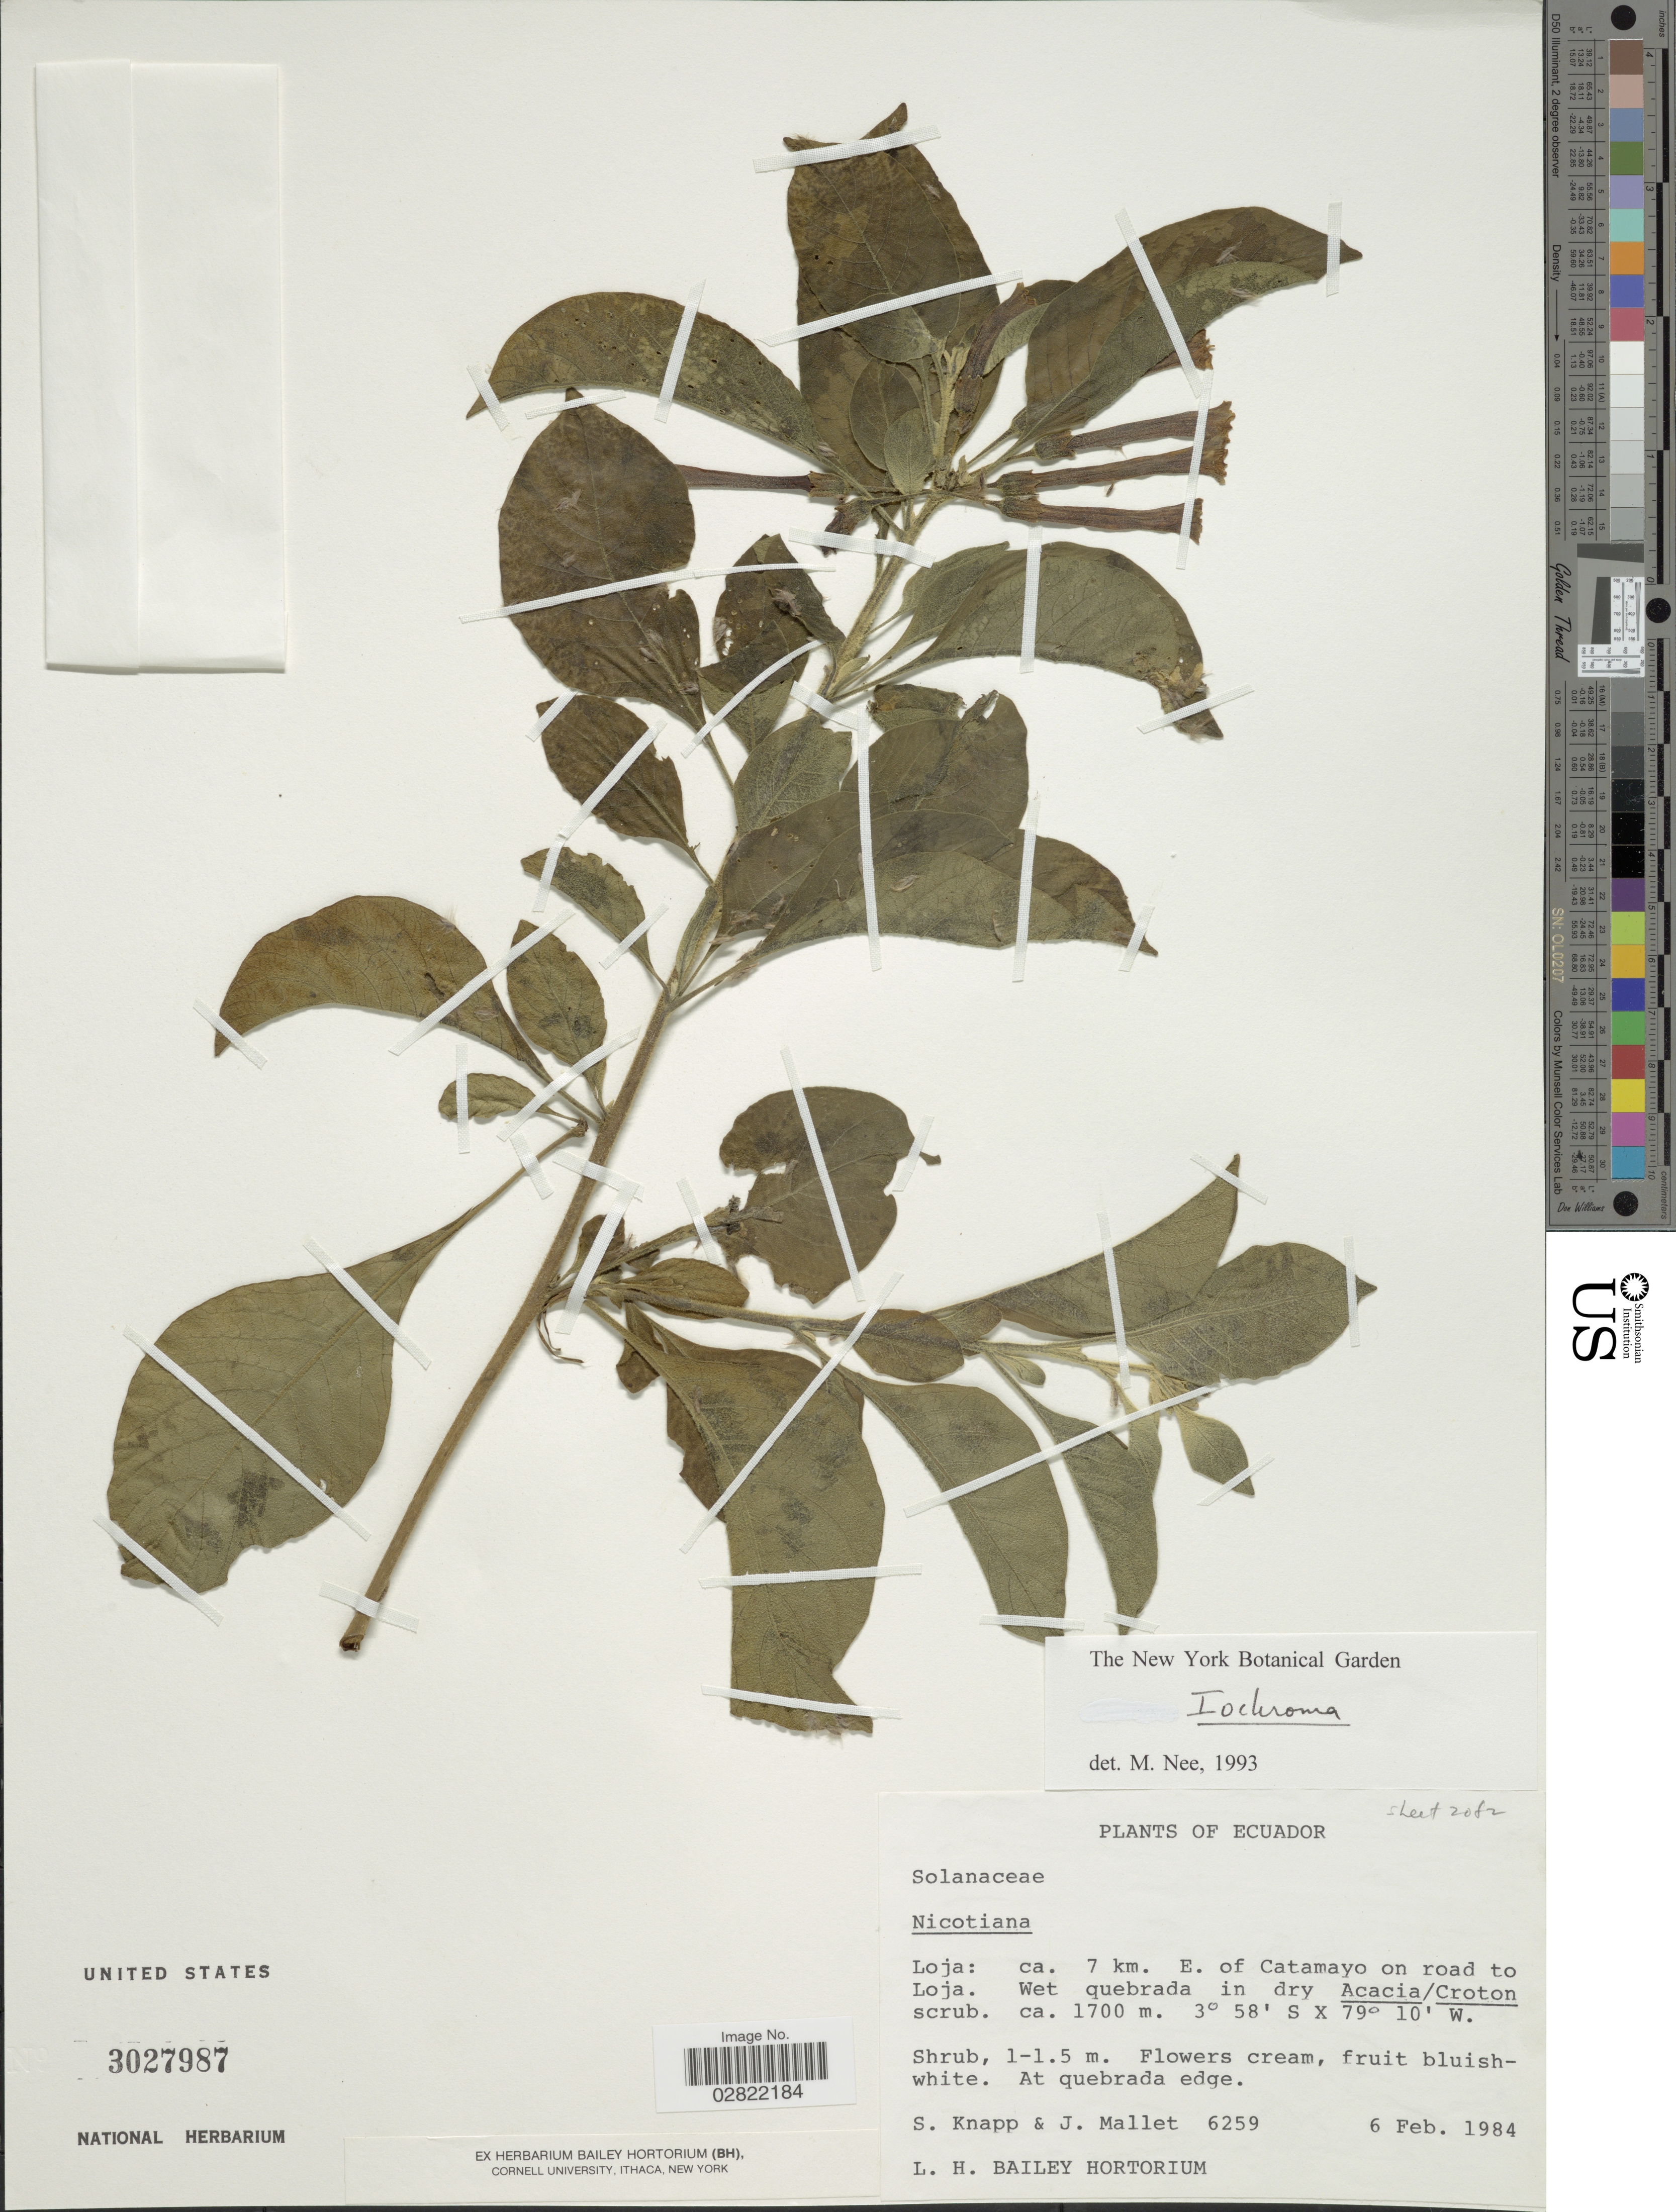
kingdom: Plantae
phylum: Tracheophyta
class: Magnoliopsida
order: Solanales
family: Solanaceae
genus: Iochroma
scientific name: Iochroma sp.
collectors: S. Knapp & J. Mallet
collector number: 6259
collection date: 1984-02-06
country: Ecuador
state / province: Loja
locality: Loja: ca. 7 km. E. of Catamayo on road to Loja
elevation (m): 1700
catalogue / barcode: US 3027987